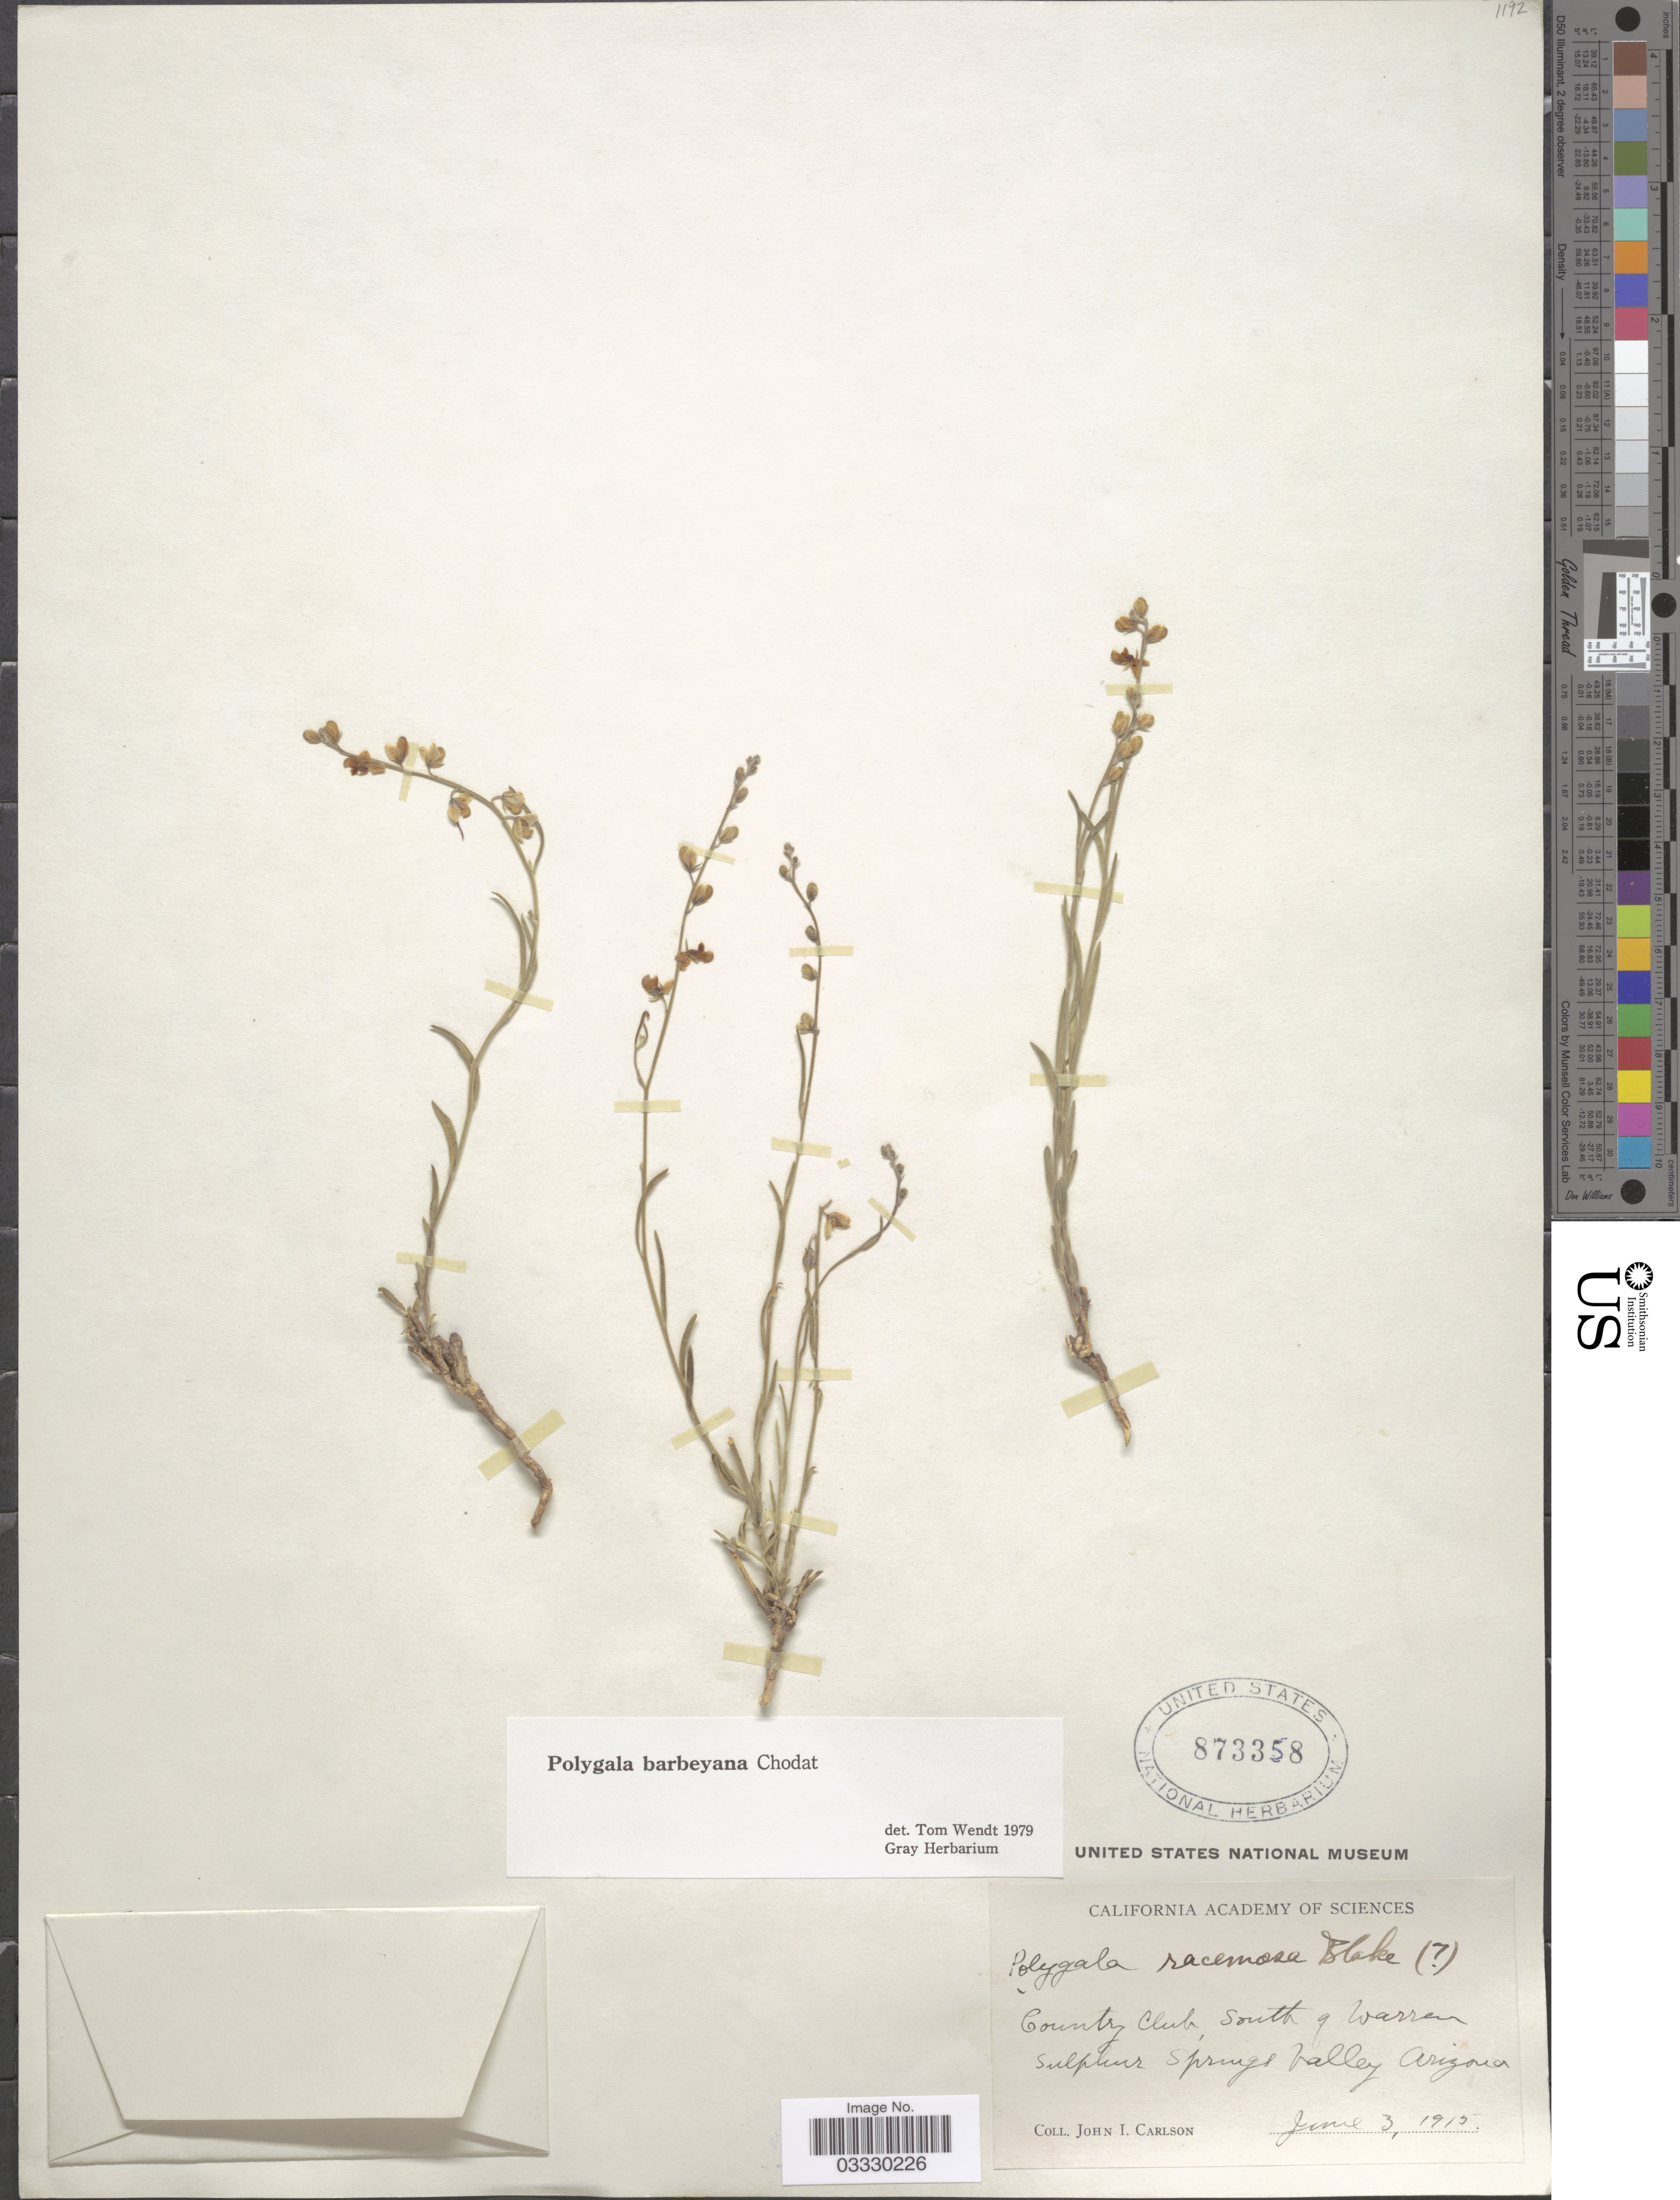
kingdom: Plantae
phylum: Tracheophyta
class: Magnoliopsida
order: Fabales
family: Polygalaceae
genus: Hebecarpa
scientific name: Hebecarpa barbeyana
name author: (Chodat) J.R. Abbott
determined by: Strong, Mark T., (BOT), Smithsonian Institution - National Museum of Natural History (UNITED STATES)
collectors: J. Carlson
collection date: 1915-06-03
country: United States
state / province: Arizona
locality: Country Club, South of Warren Sulphur Springs Valley.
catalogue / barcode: US 873358